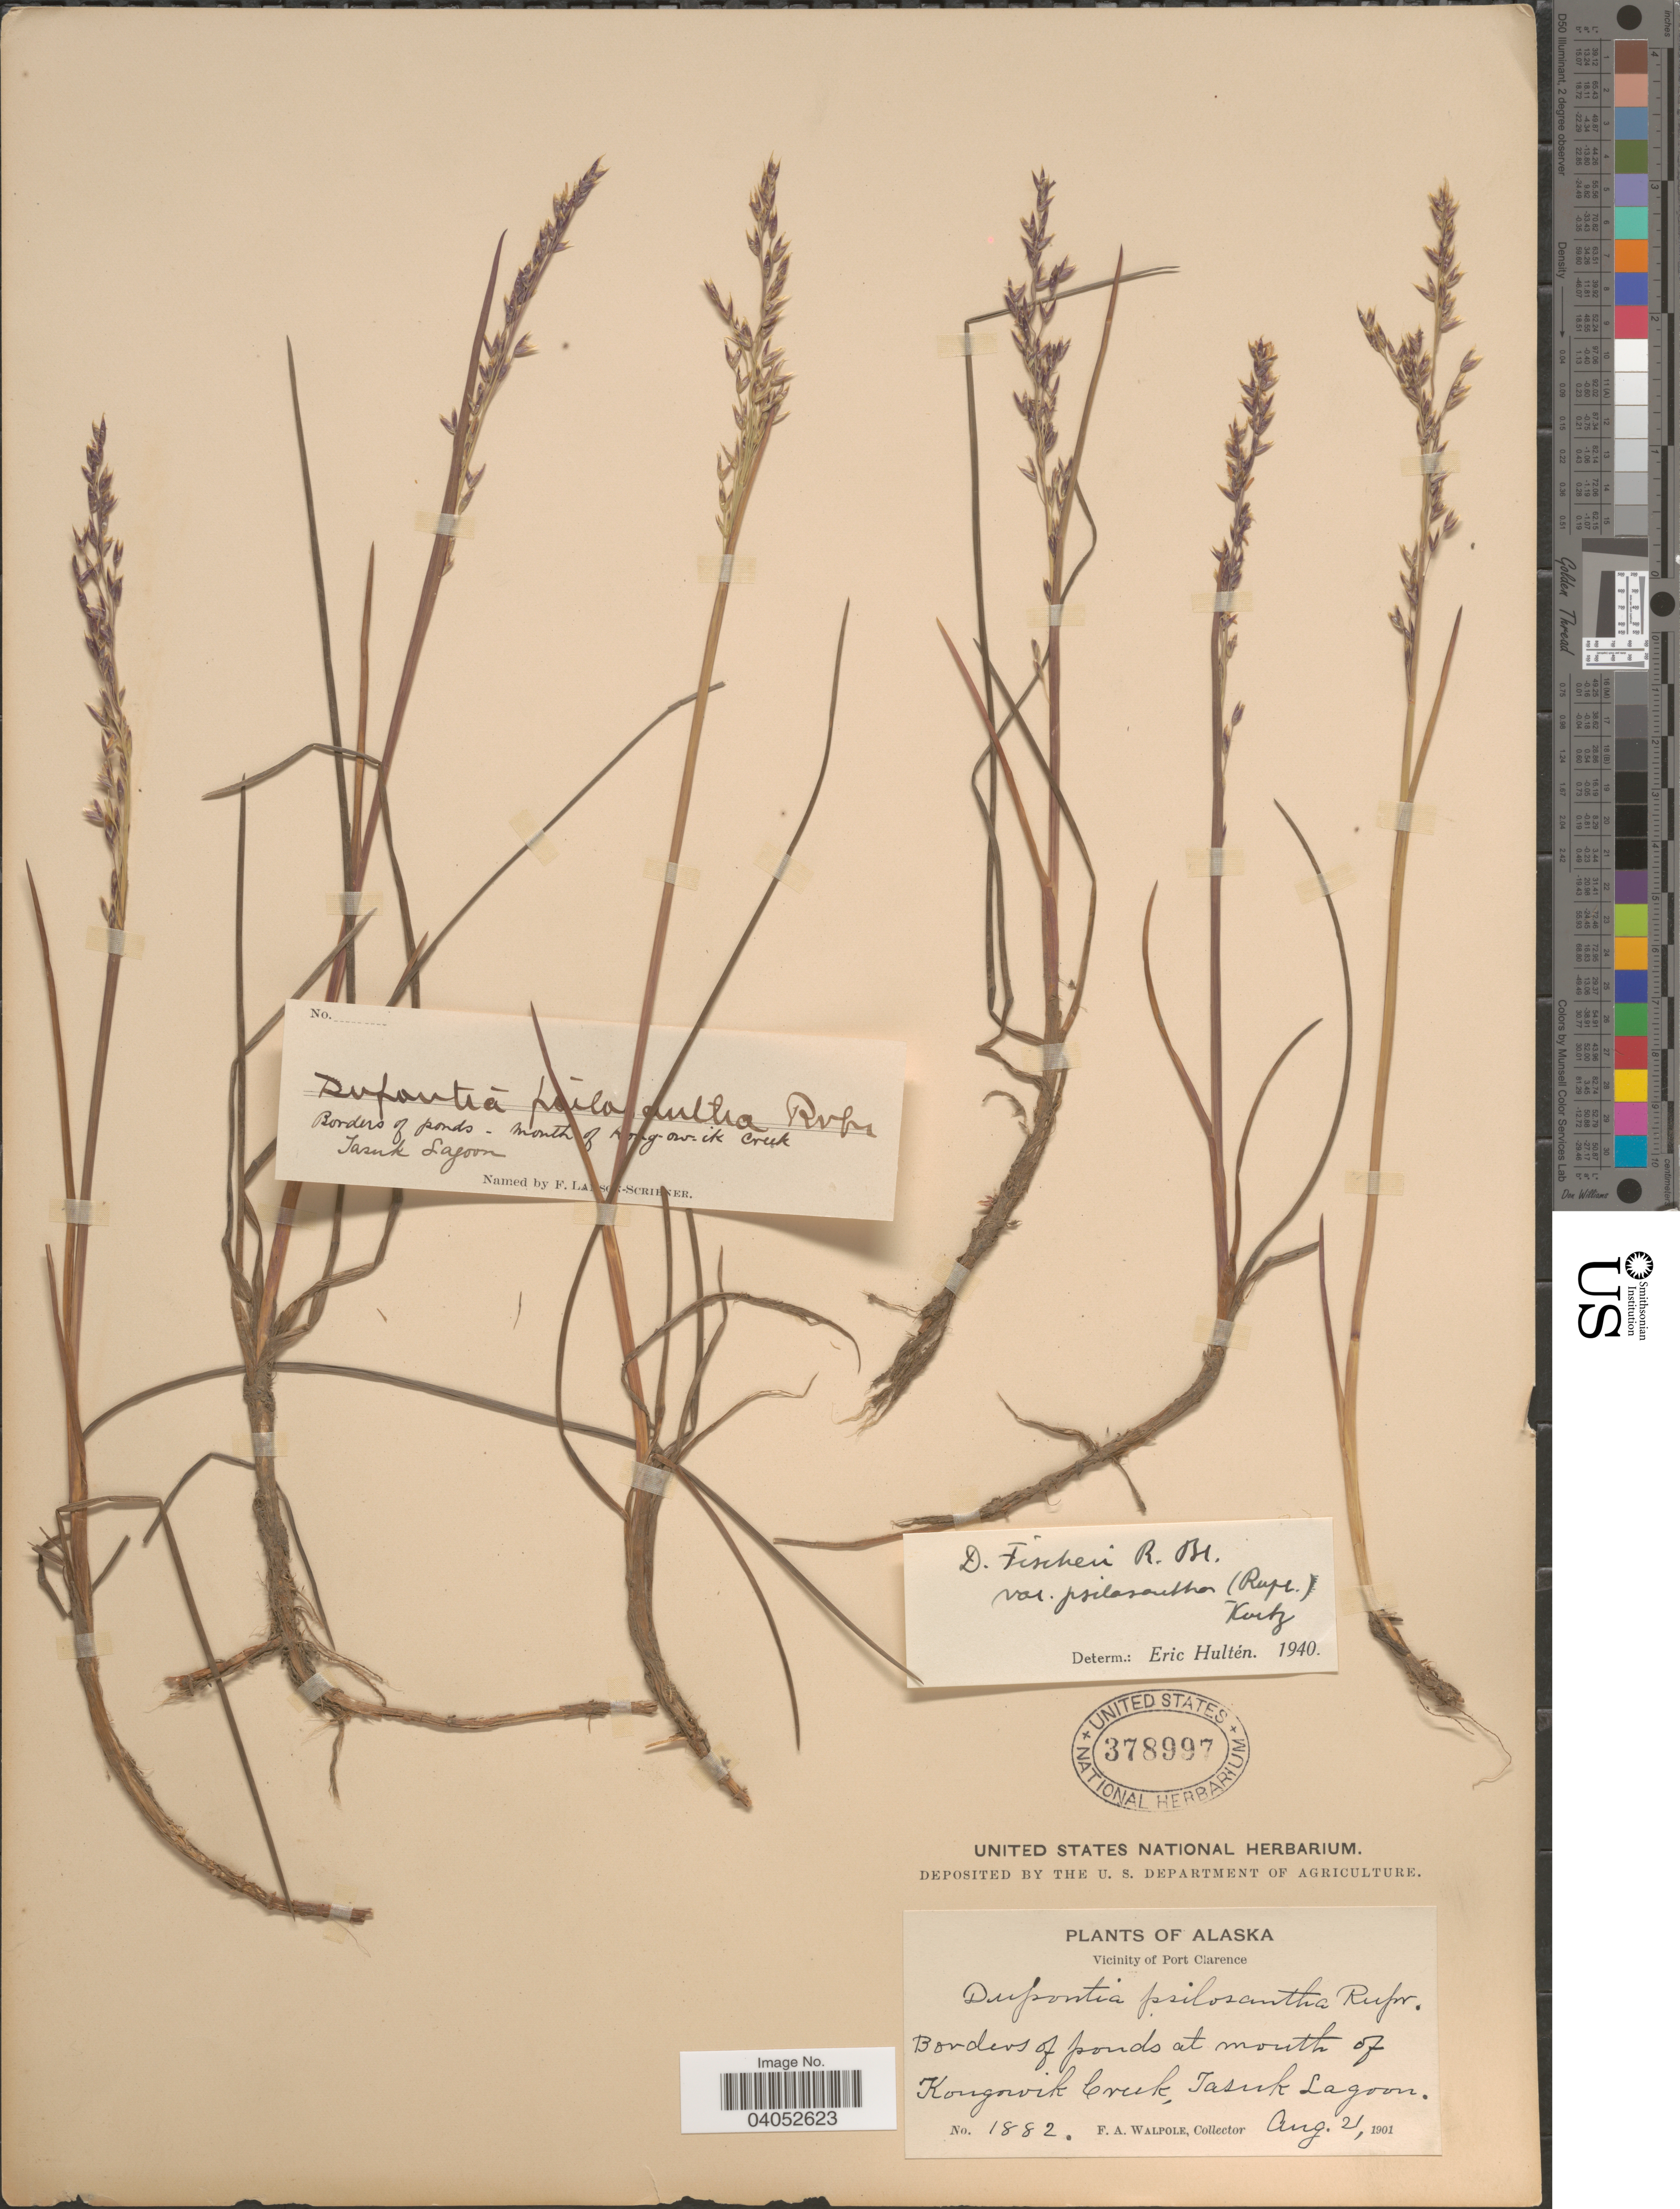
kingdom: Plantae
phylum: Tracheophyta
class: Liliopsida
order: Poales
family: Poaceae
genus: Dupontia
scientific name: Dupontia fisheri subsp. psilosantha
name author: (Rupr.) Hultén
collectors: F. Walpole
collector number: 1882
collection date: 1901-08-21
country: United States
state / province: Alaska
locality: Vicinity of Port Clarence. borders of ponds at mouth of Kongovik Creek, Tasuk Lagoon.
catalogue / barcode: US 378997